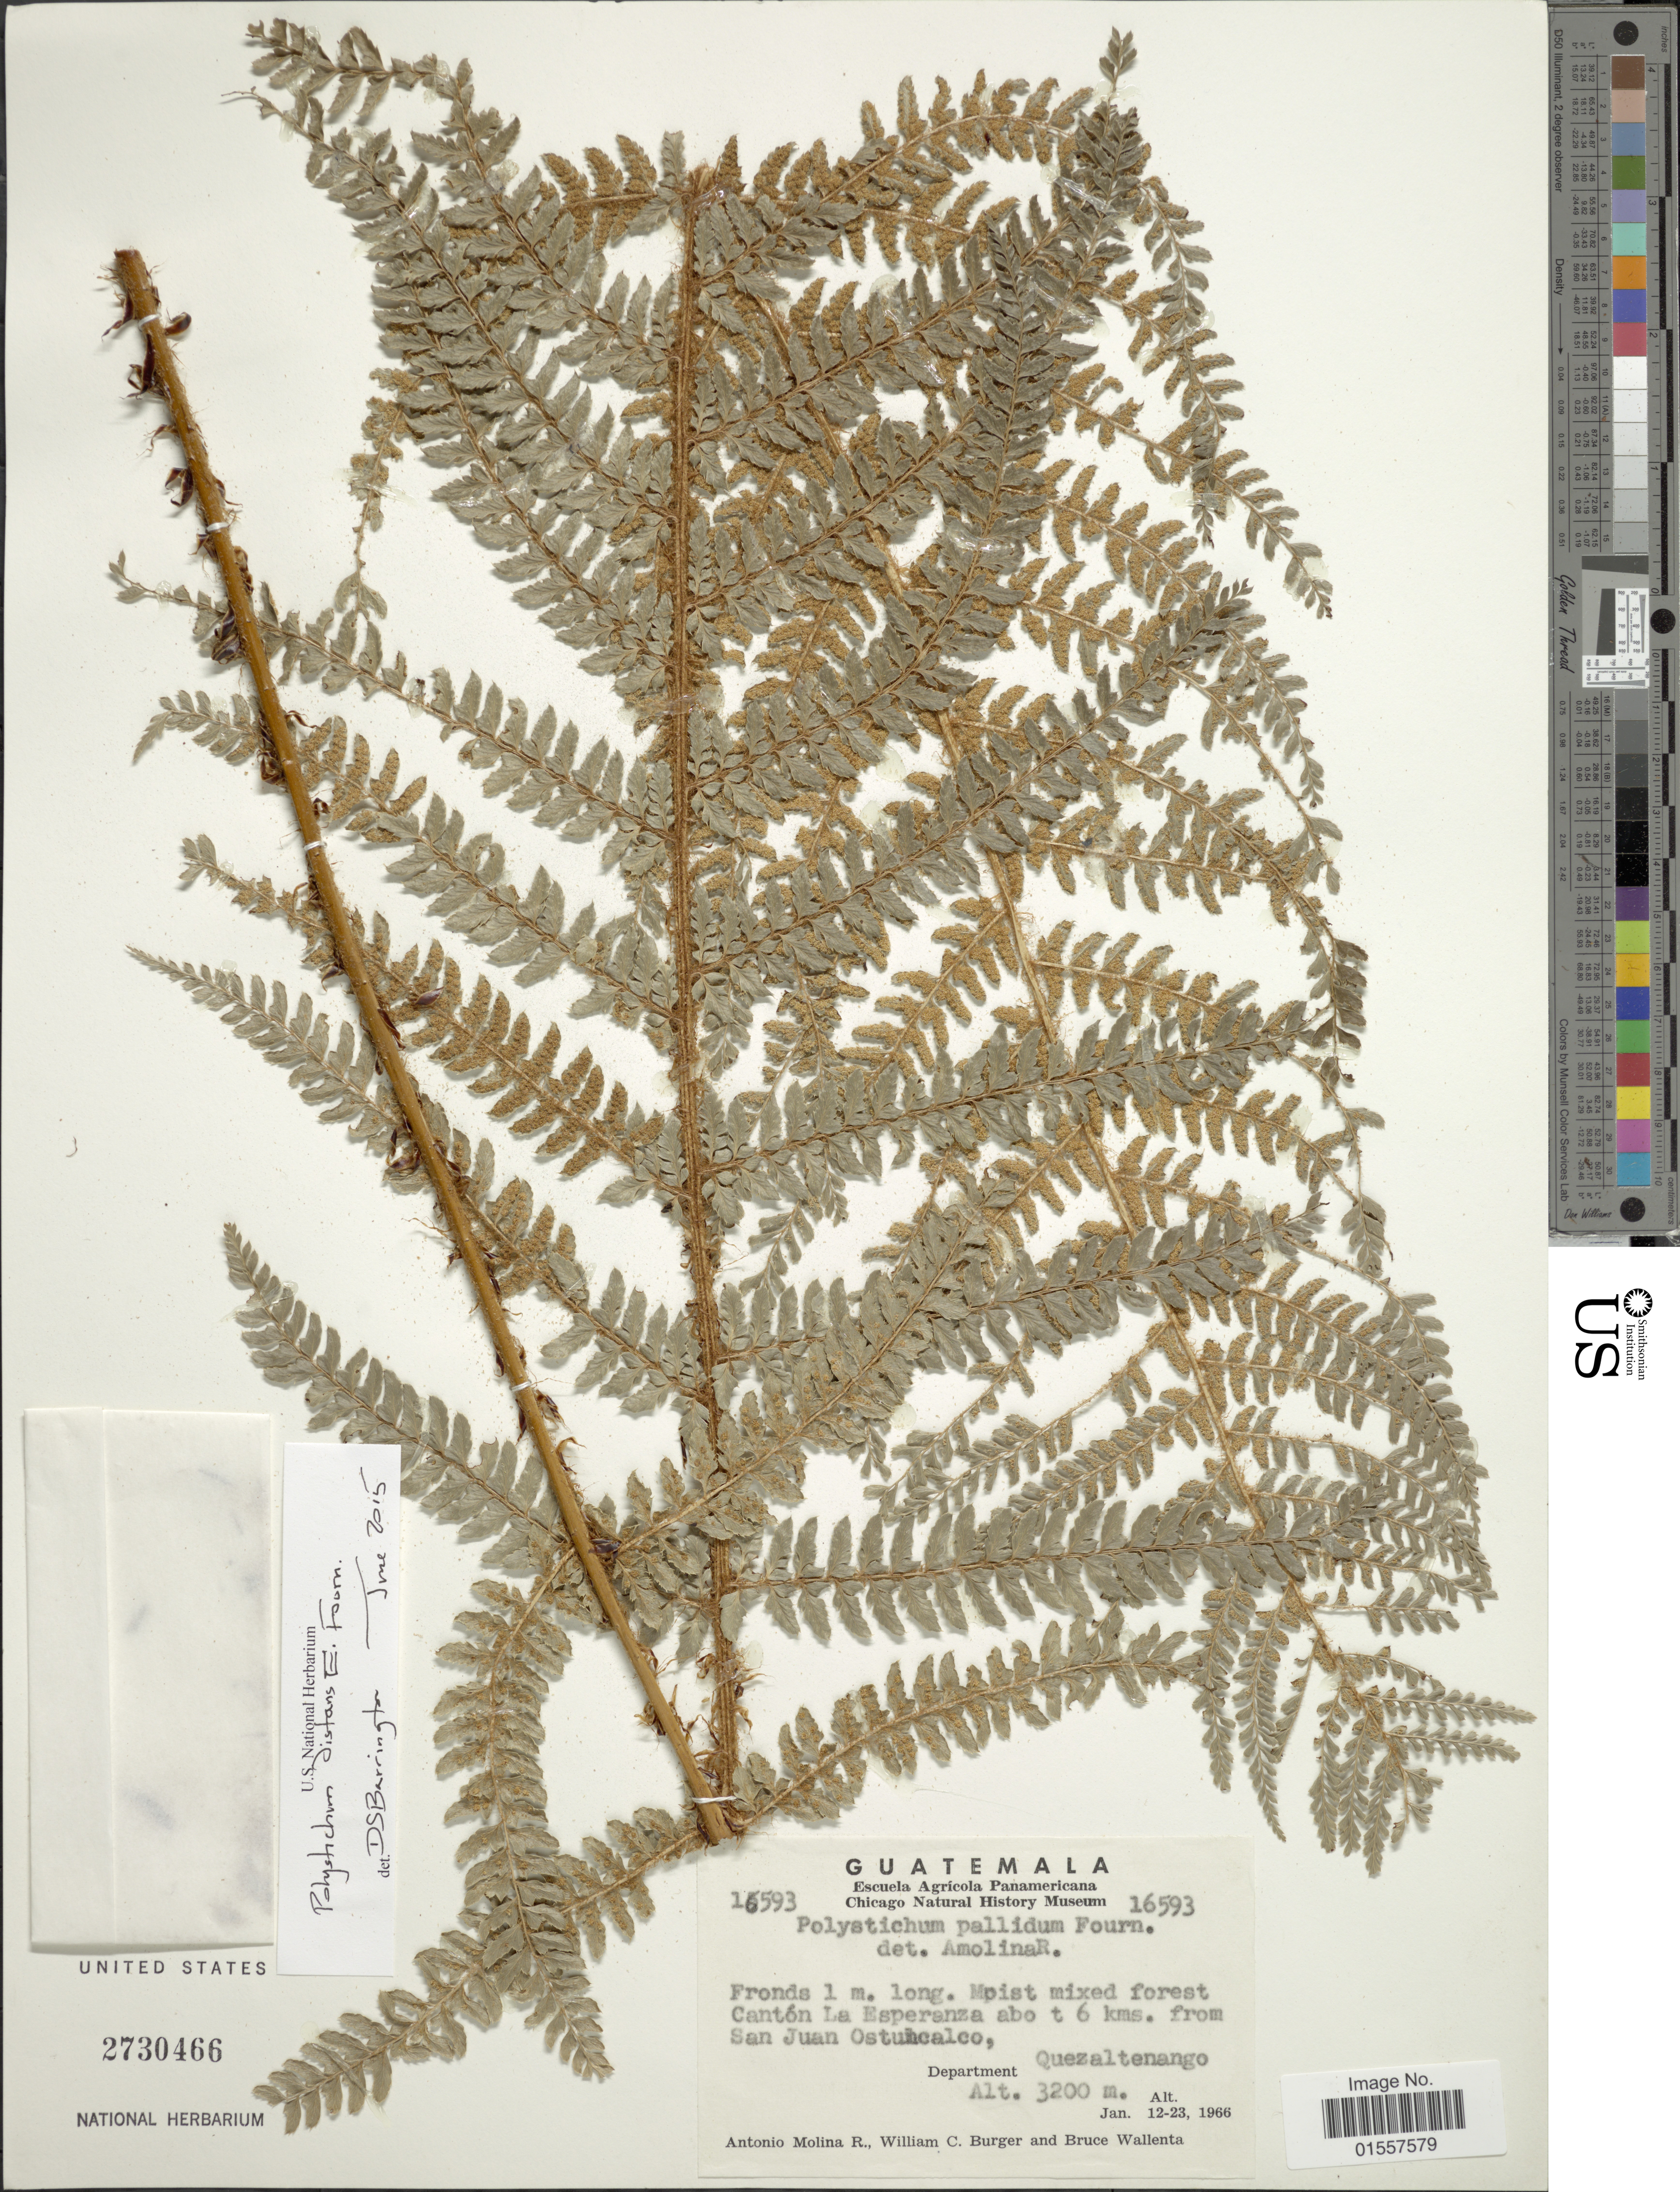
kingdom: Plantae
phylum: Tracheophyta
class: Polypodiopsida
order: Polypodiales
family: Dryopteridaceae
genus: Polystichum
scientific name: Polystichum distans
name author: E. Fourn.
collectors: A. Molina R., W. Burger & B. Wallenta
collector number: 16593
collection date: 1966-01-12/1966-01-23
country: Guatemala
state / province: Quetzaltenango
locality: Canton La Esperanza abo t 6 kms. from San Juan Ostuncalco, Department Quezaltenango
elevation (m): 3200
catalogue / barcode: US 2730466